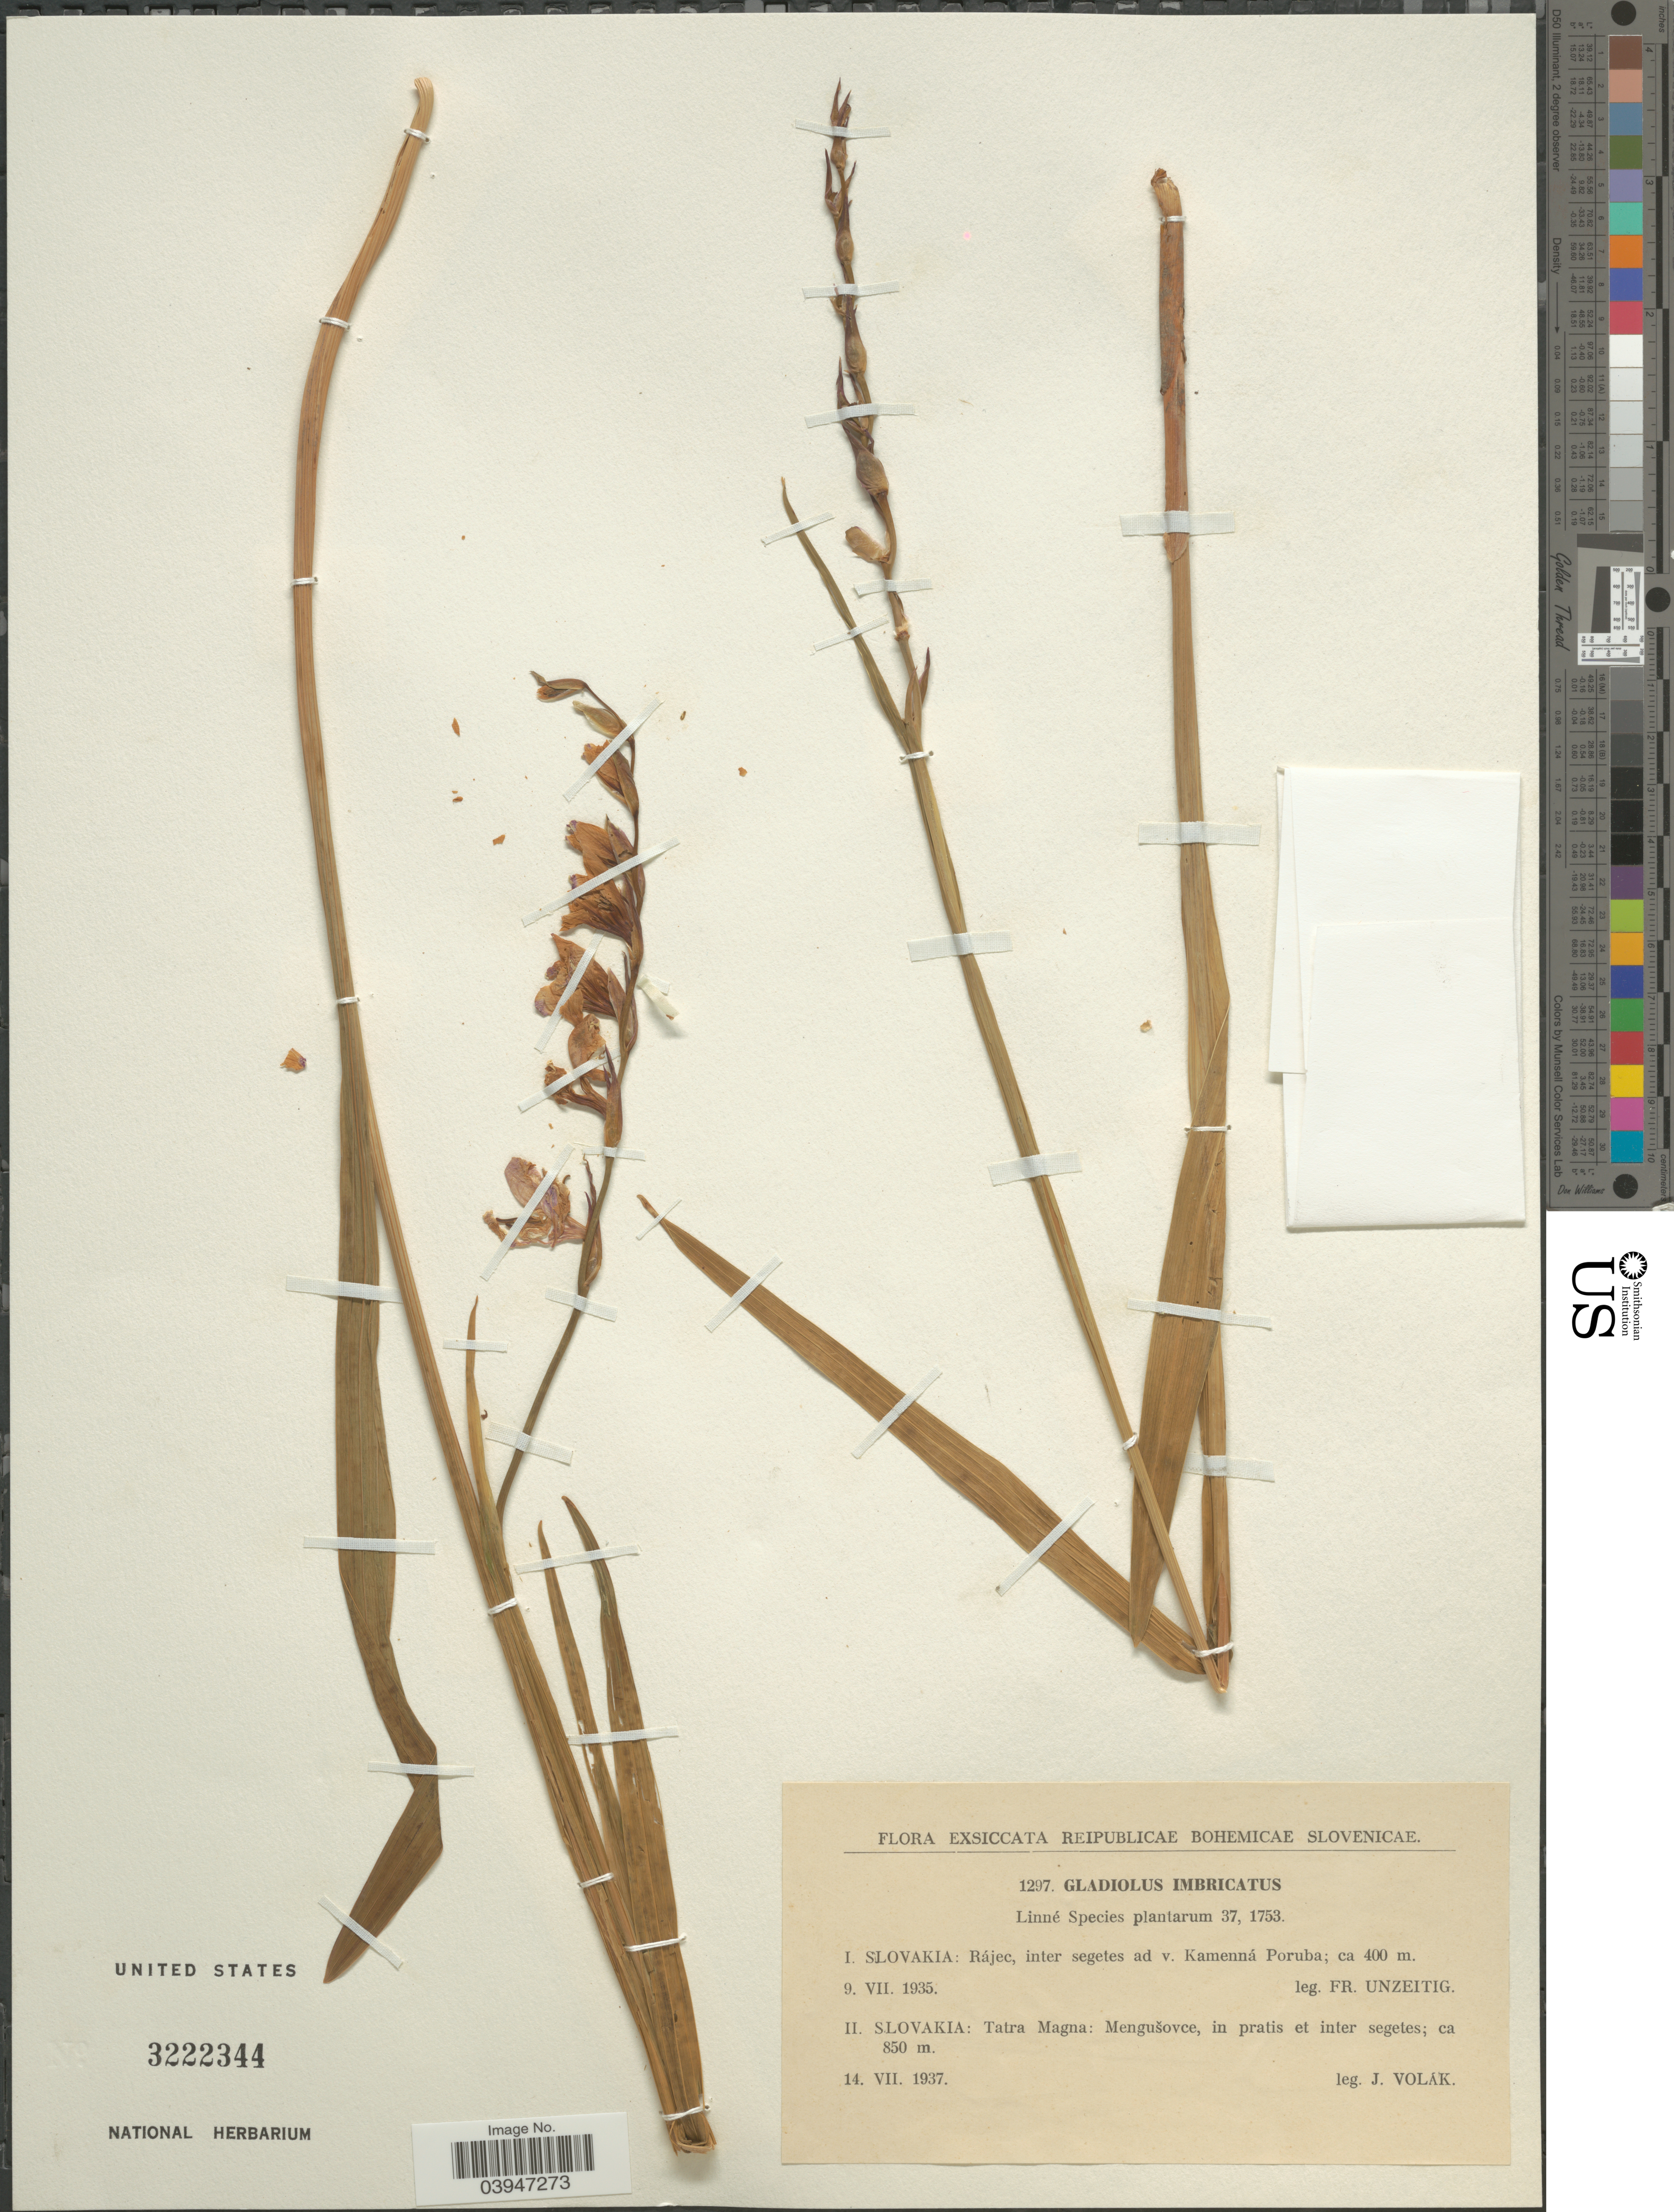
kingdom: Plantae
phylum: Tracheophyta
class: Liliopsida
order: Asparagales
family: Iridaceae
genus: Gladiolus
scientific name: Gladiolus imbricatus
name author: L.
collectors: Unzeitig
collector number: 1297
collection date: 1935-07-09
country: Slovakia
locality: Reipublicae Bohemicae Slovenicae. Slovakia: Rájec, inter segetes ad v. Kamenná Poruba.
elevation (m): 400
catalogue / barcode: US 3222344